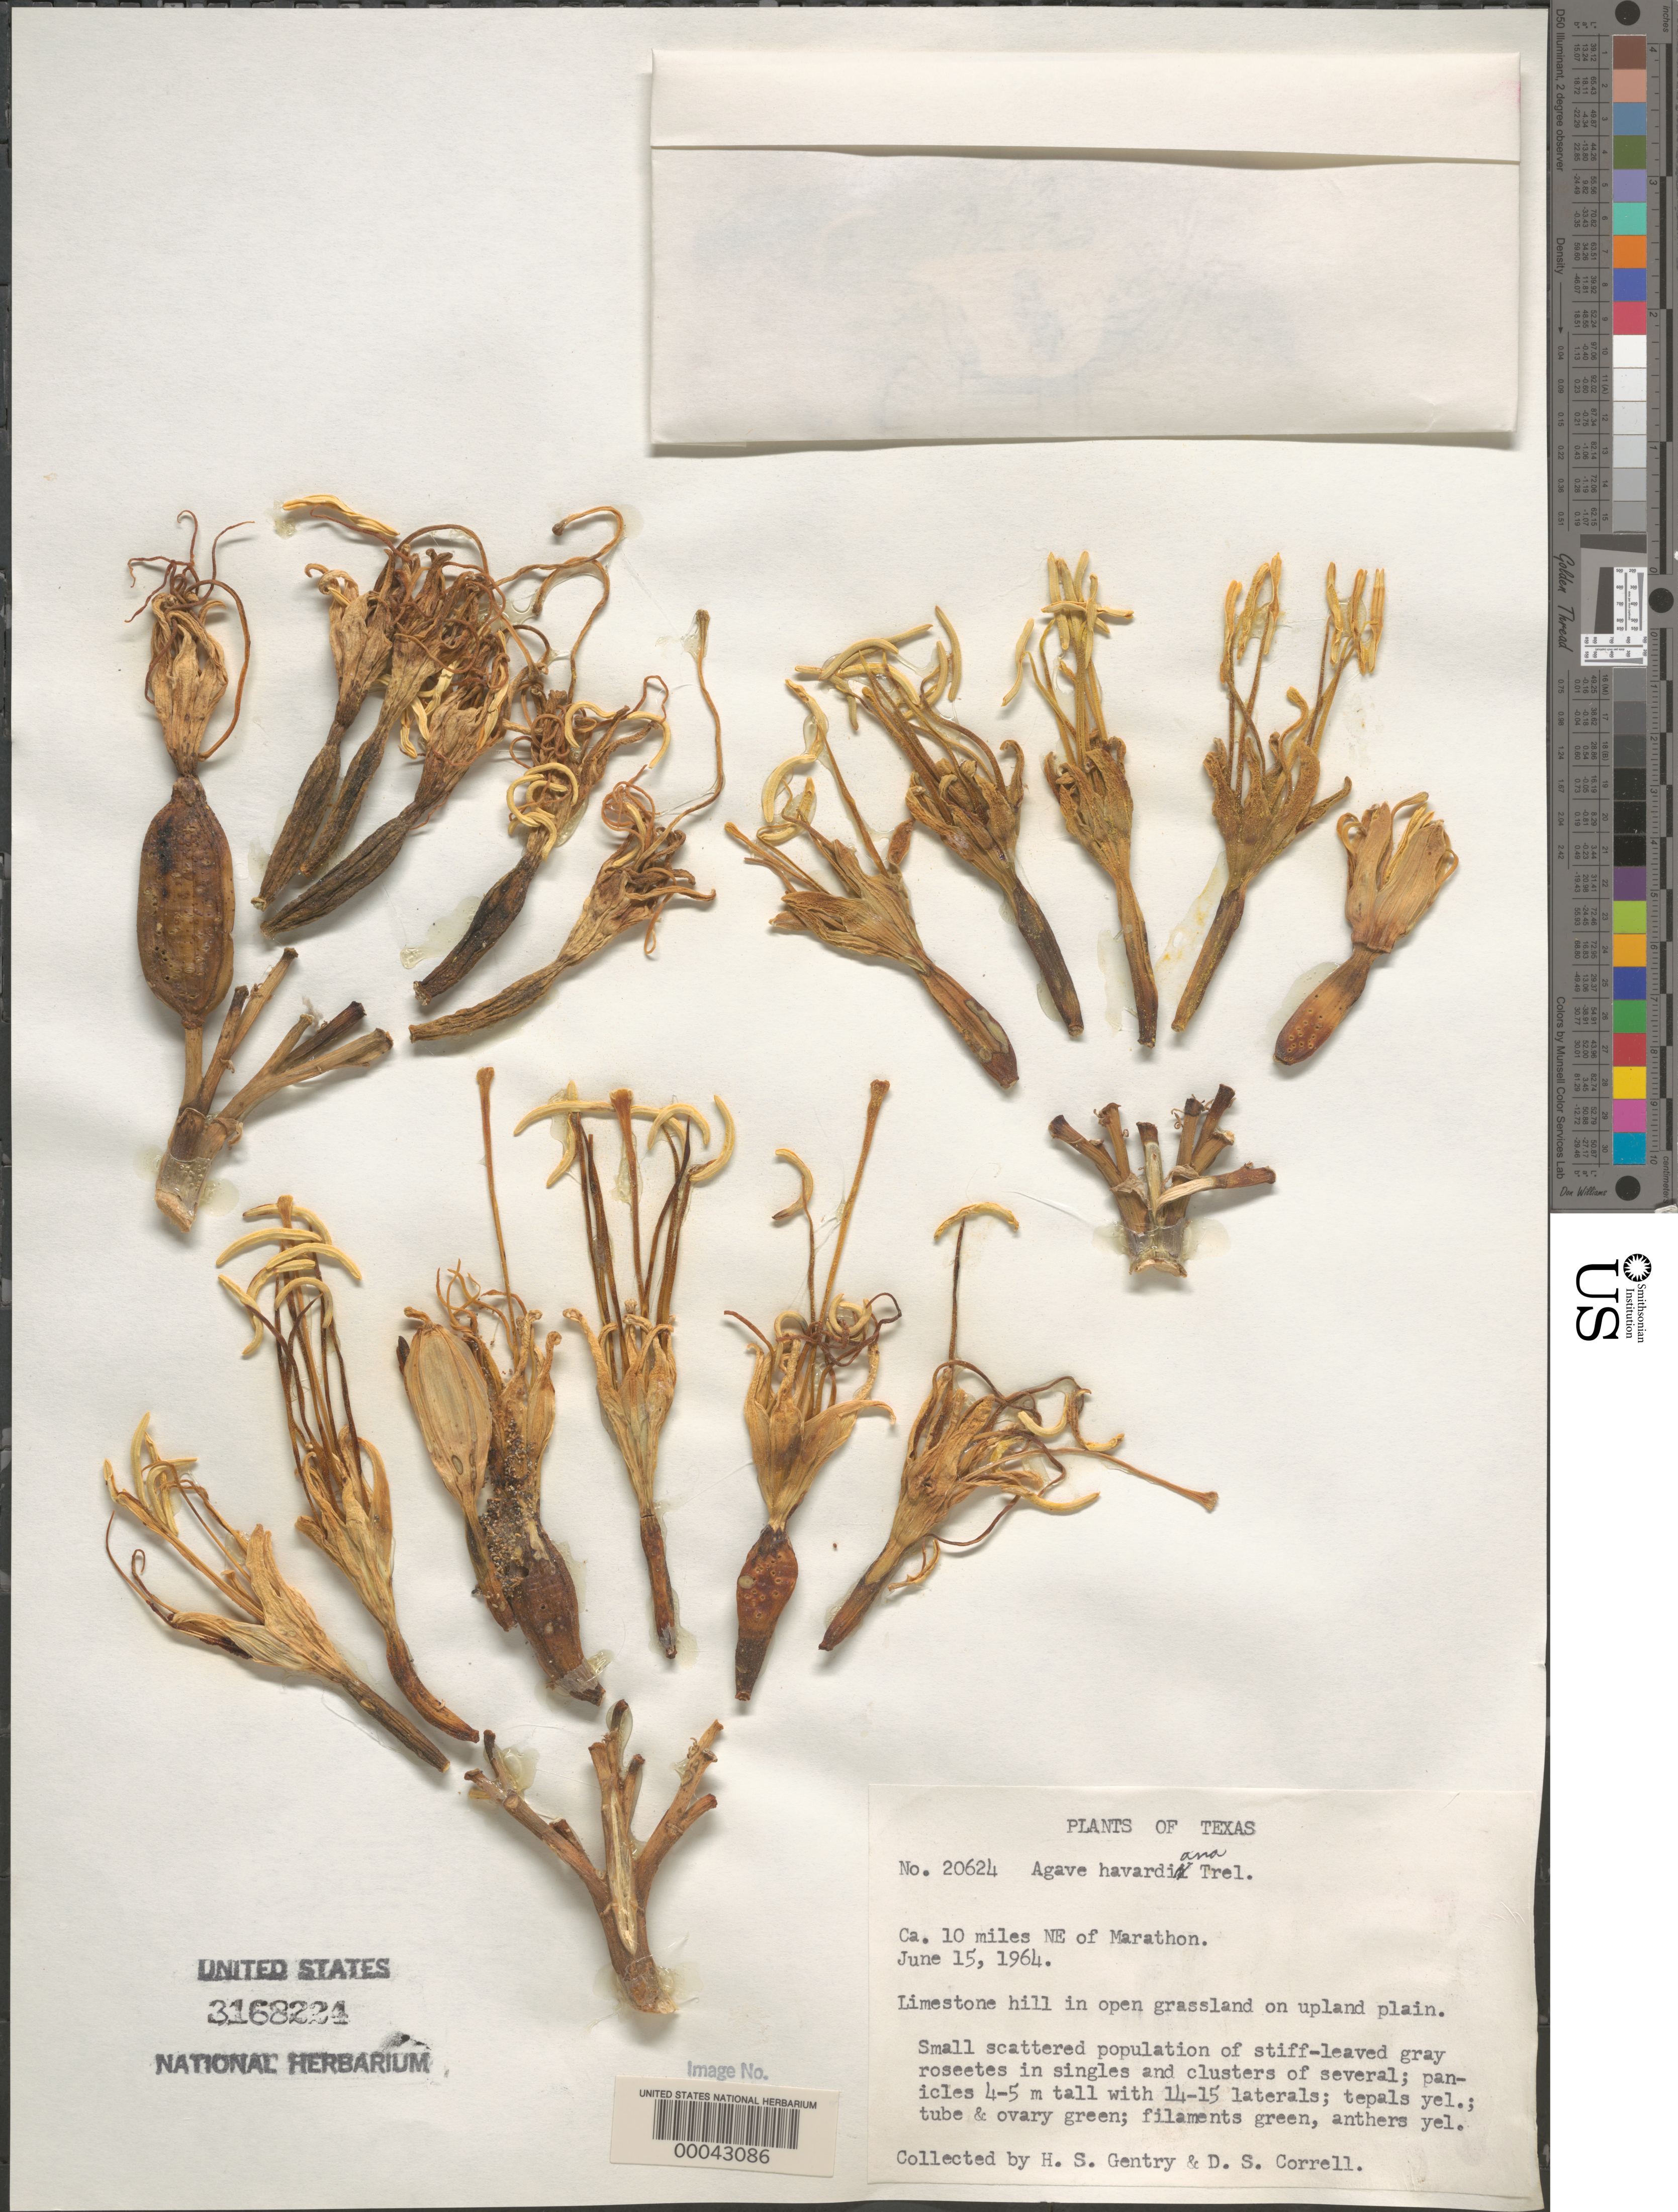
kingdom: Plantae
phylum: Tracheophyta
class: Liliopsida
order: Asparagales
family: Asparagaceae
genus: Agave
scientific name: Agave havardiana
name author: Trel.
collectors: H. S. Gentry & D. S. Correll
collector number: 20624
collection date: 1964-06-15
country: United States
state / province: Texas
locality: Ca. 10 miles NE of Marathon. Limestone hill in open grassland on upland plain.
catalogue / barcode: US 3168224